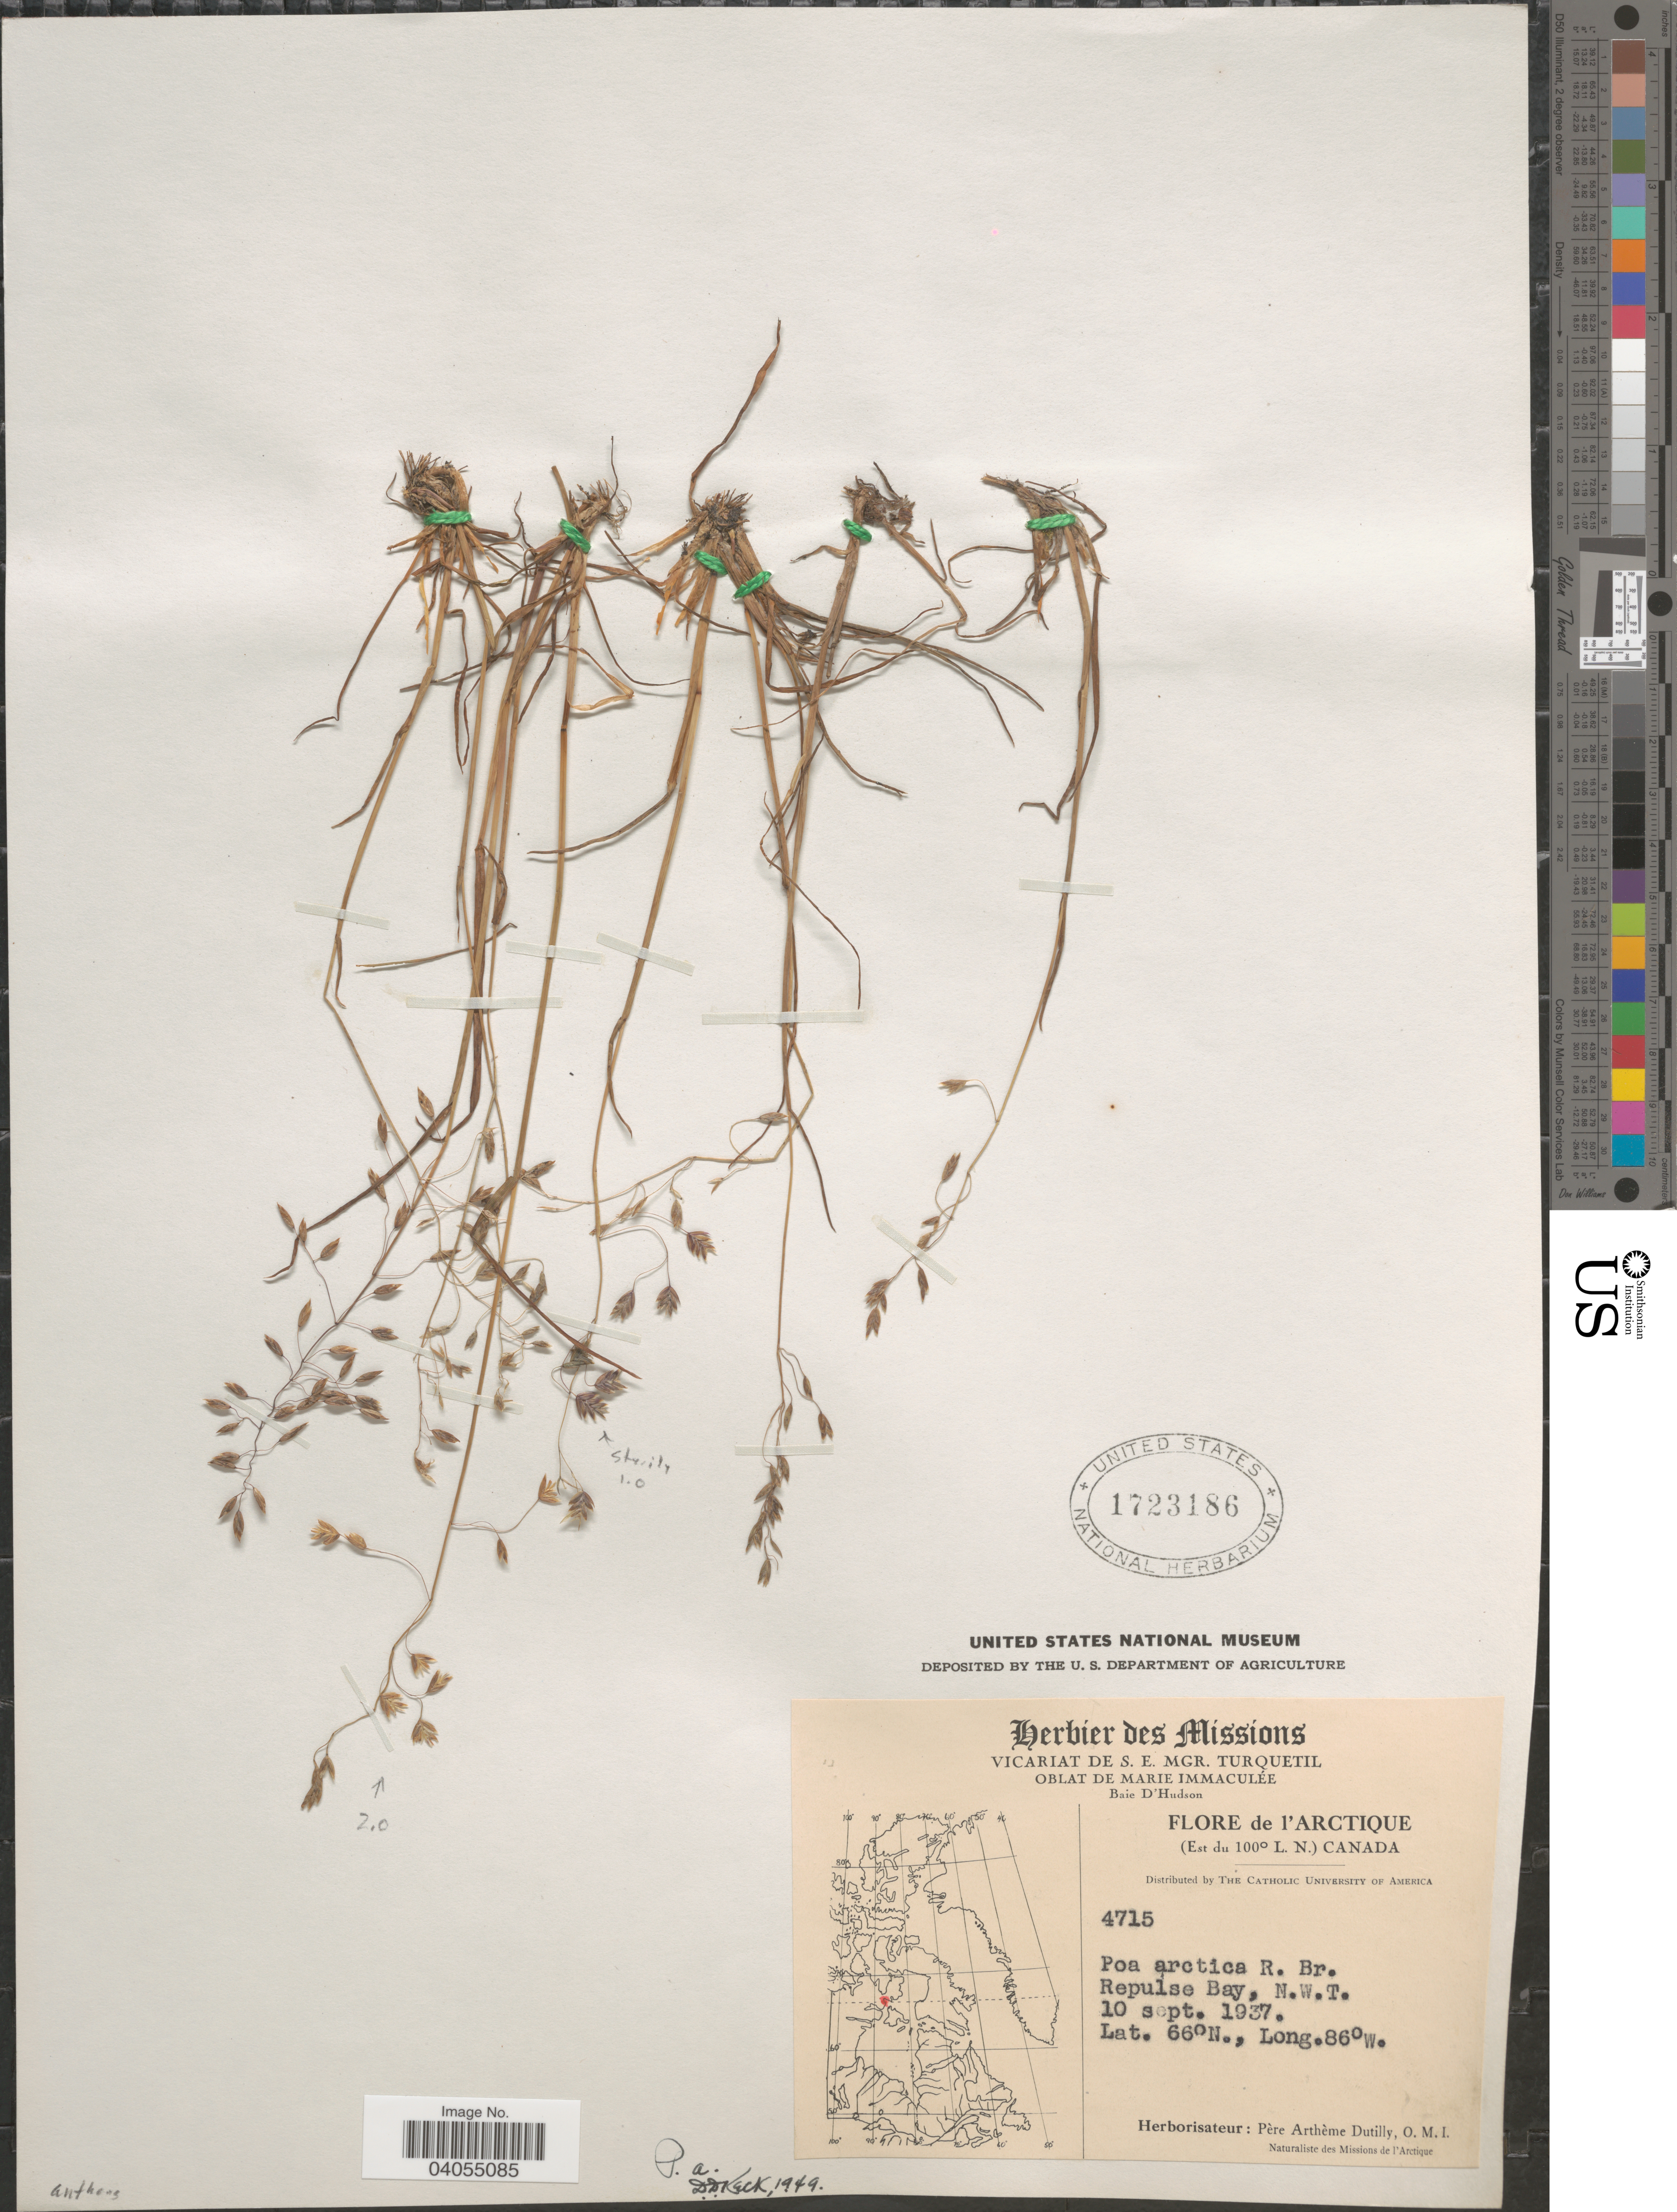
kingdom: Plantae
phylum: Tracheophyta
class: Liliopsida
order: Poales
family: Poaceae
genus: Poa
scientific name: Poa arctica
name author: R. Br.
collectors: P. Dutilly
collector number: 4715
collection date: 1937-09-10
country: Canada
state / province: Northwest Territories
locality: Arctique (Est du 100° L. N.) Canada. Repulse Bay.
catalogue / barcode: US 1723186